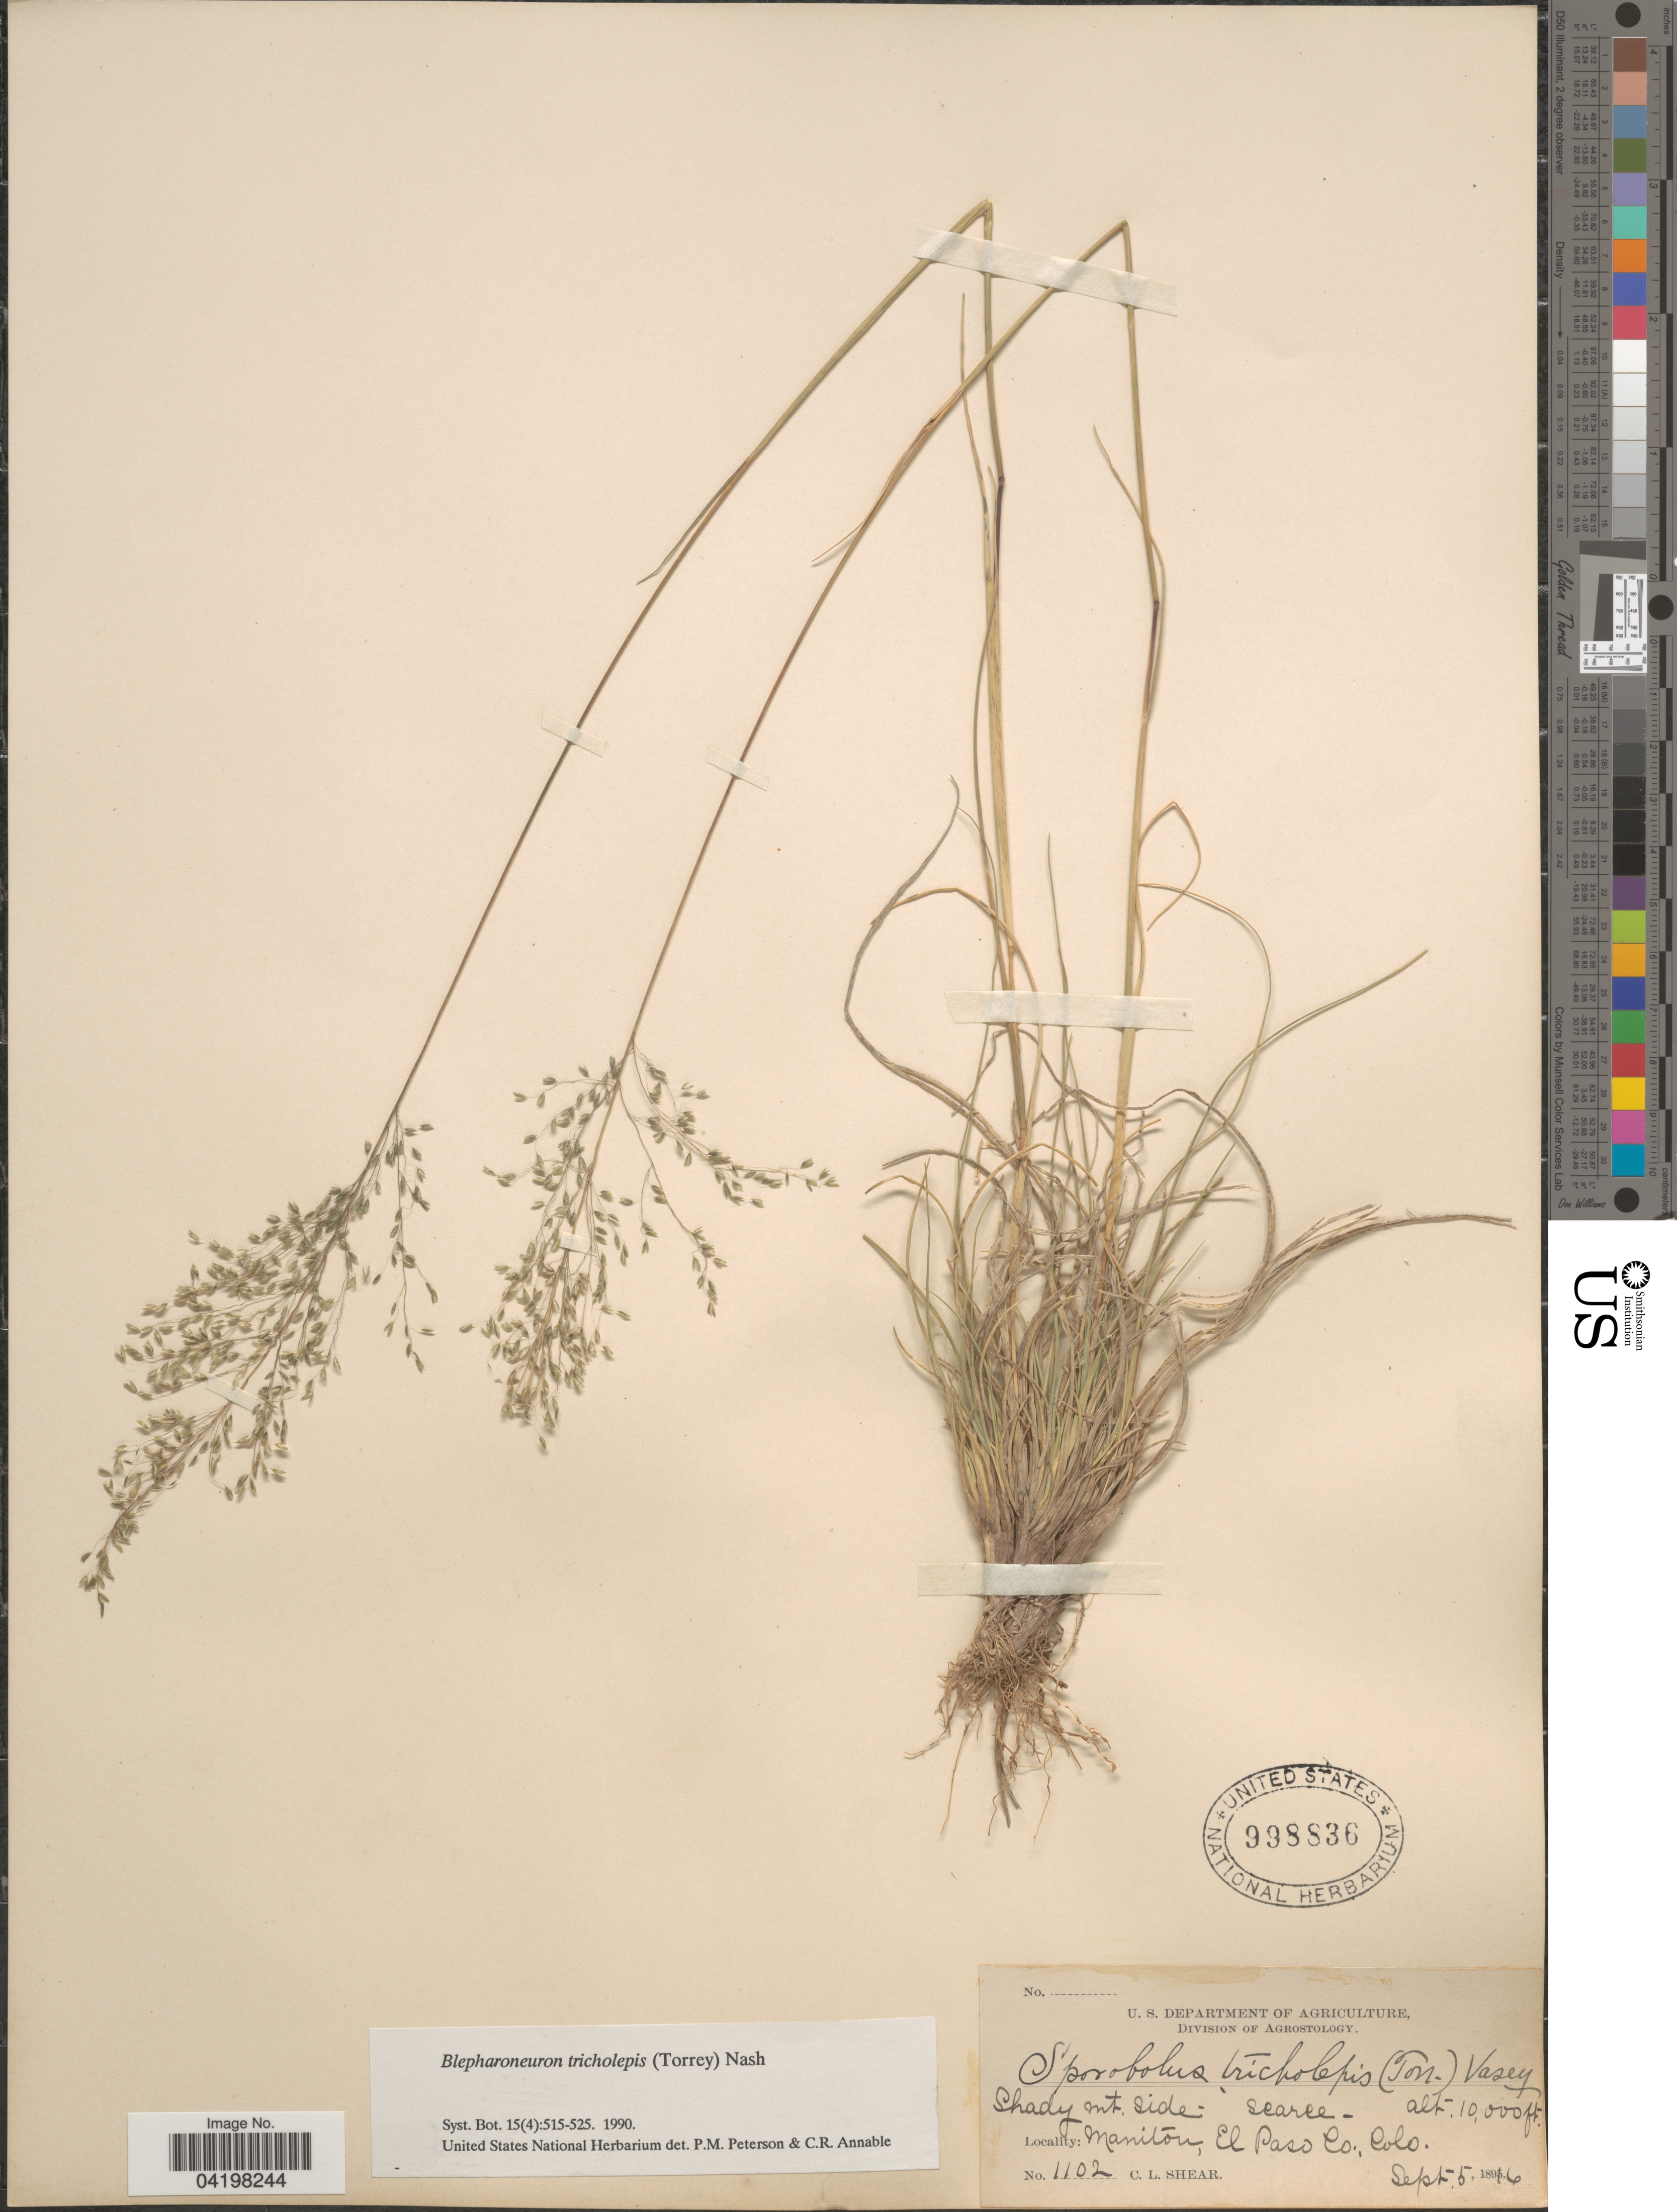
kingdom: Plantae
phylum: Tracheophyta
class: Liliopsida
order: Poales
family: Poaceae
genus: Muhlenbergia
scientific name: Muhlenbergia tricholepis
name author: (Torr.) Columbus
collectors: C. L. Shear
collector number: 1102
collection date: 1896-09-05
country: United States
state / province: Colorado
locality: Shady mt. side. Manitou, El Paso Co.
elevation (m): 3048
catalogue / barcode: US 998836